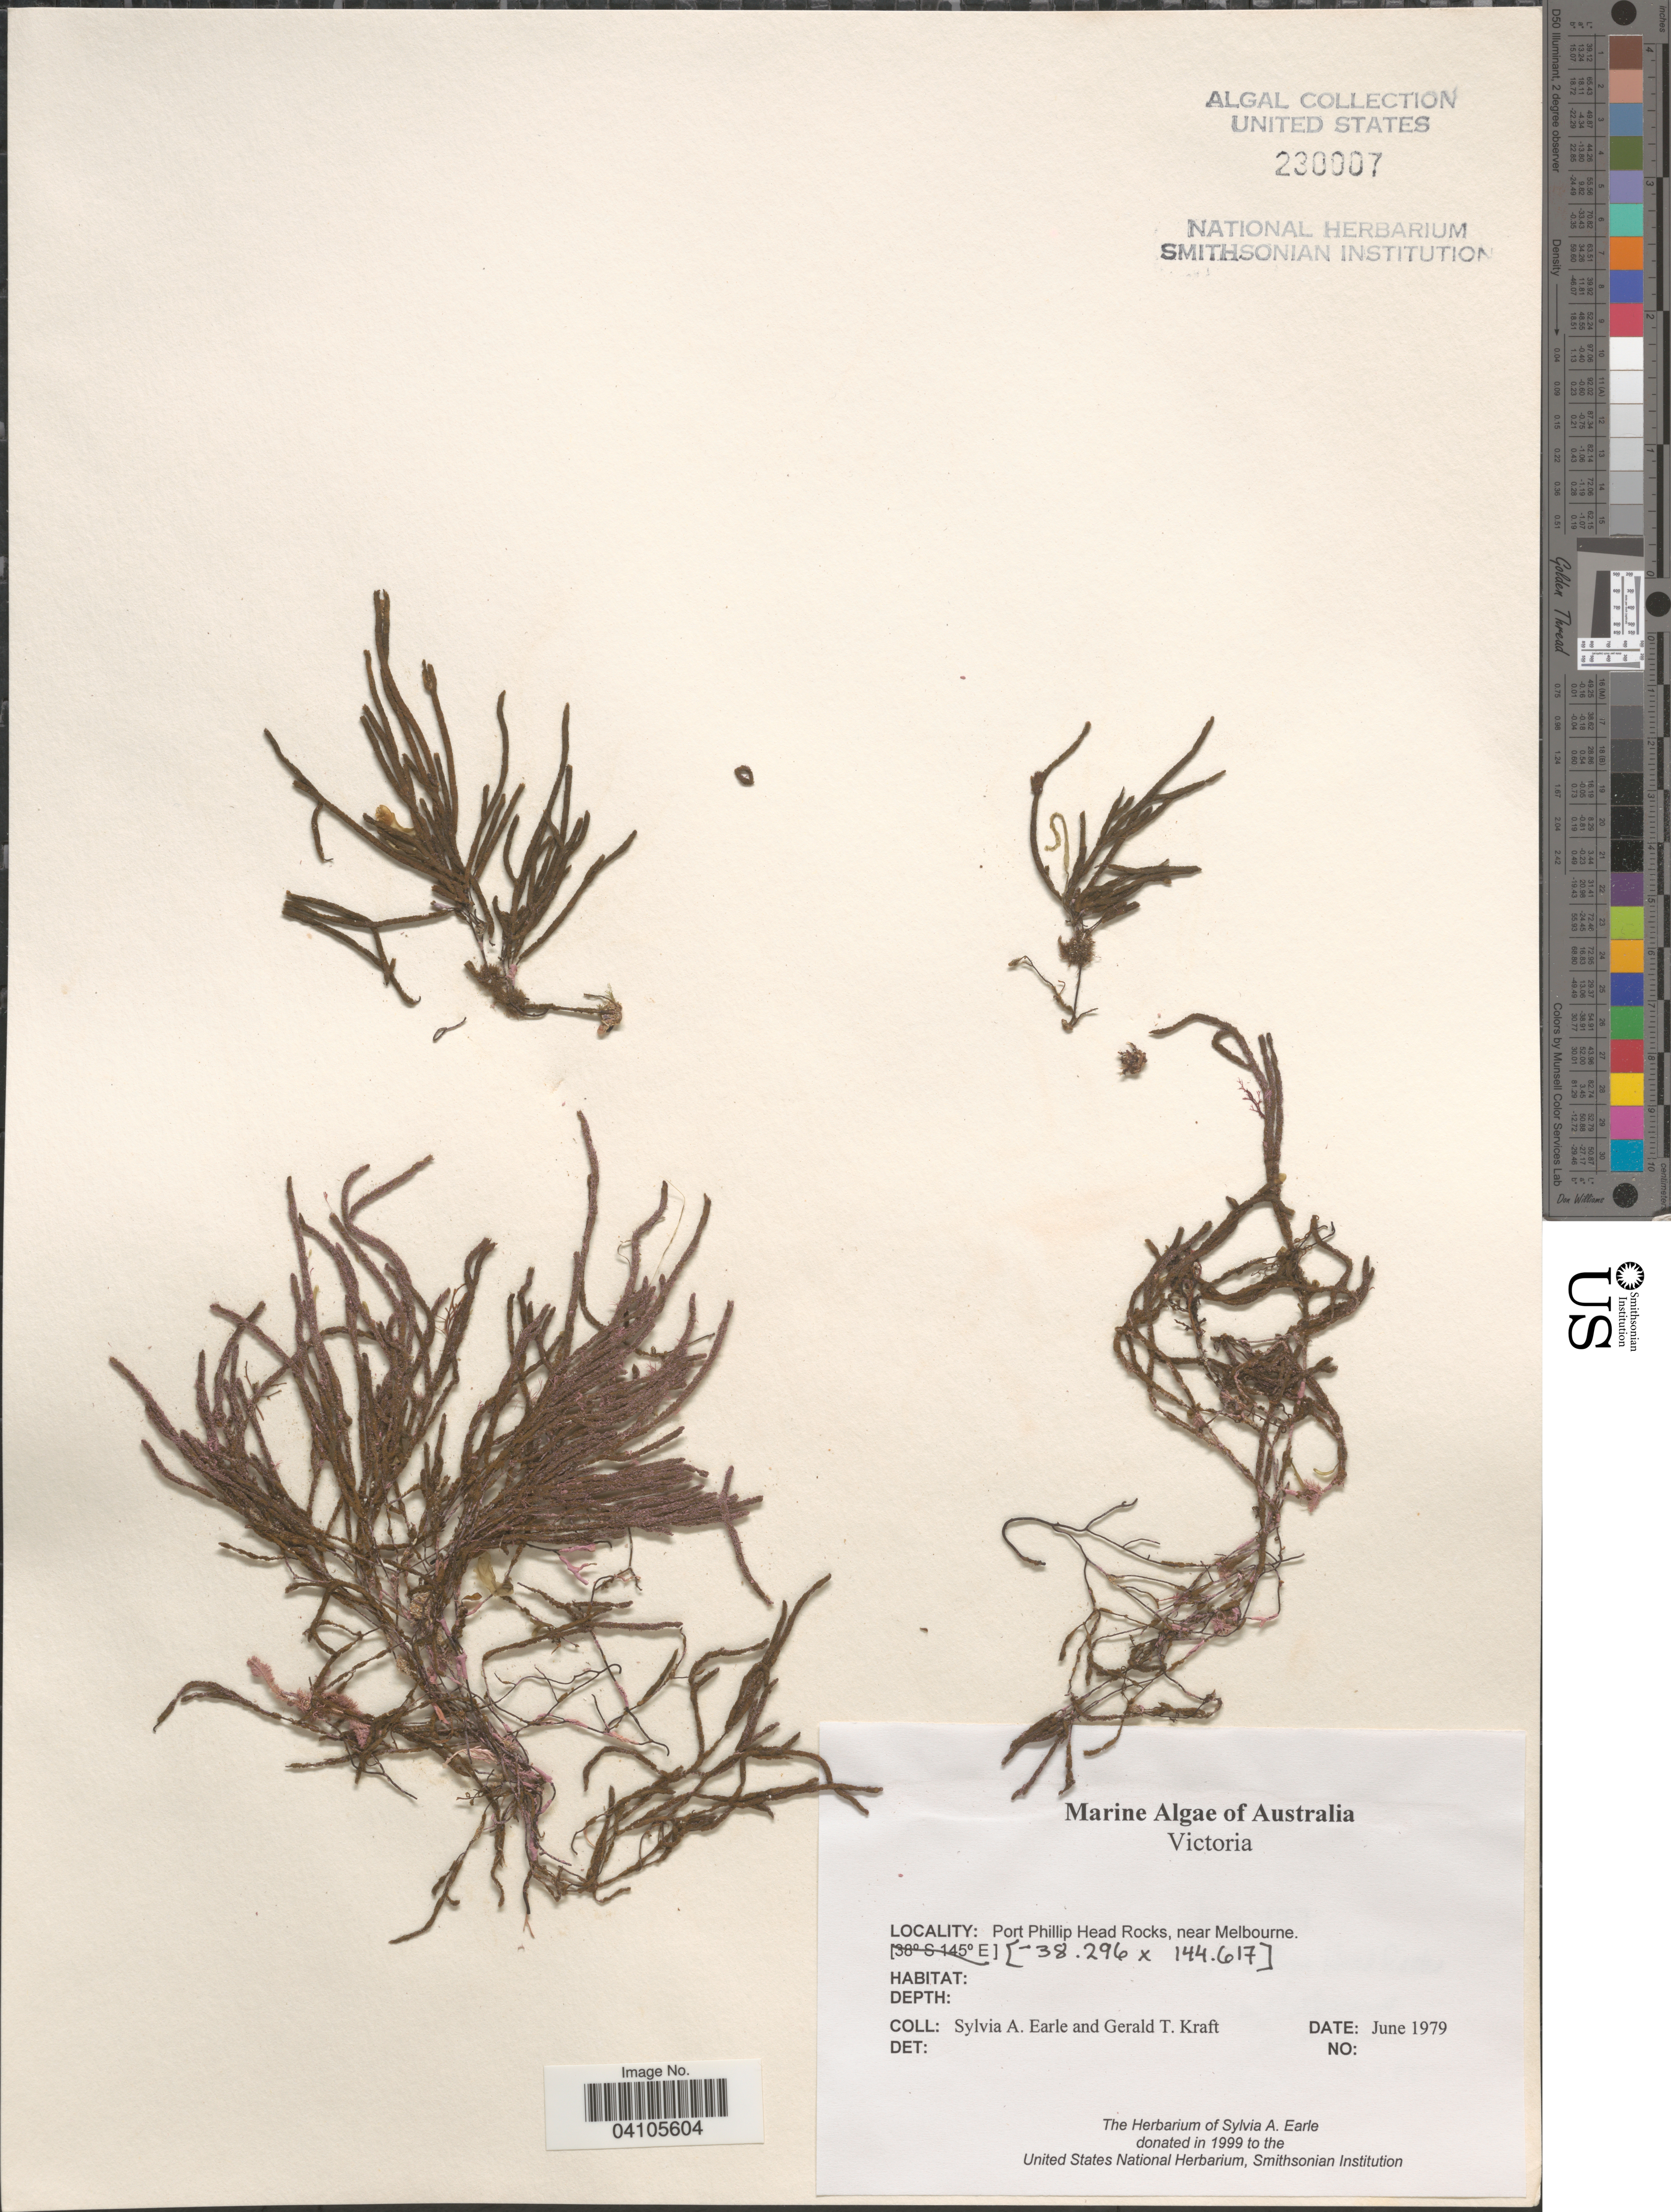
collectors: S. A. Earle & G. T. Kraft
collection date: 1979-06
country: Australia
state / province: Victoria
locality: Victoria. Port Phillip Head Rocks, near Melbourne.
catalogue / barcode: US 230007